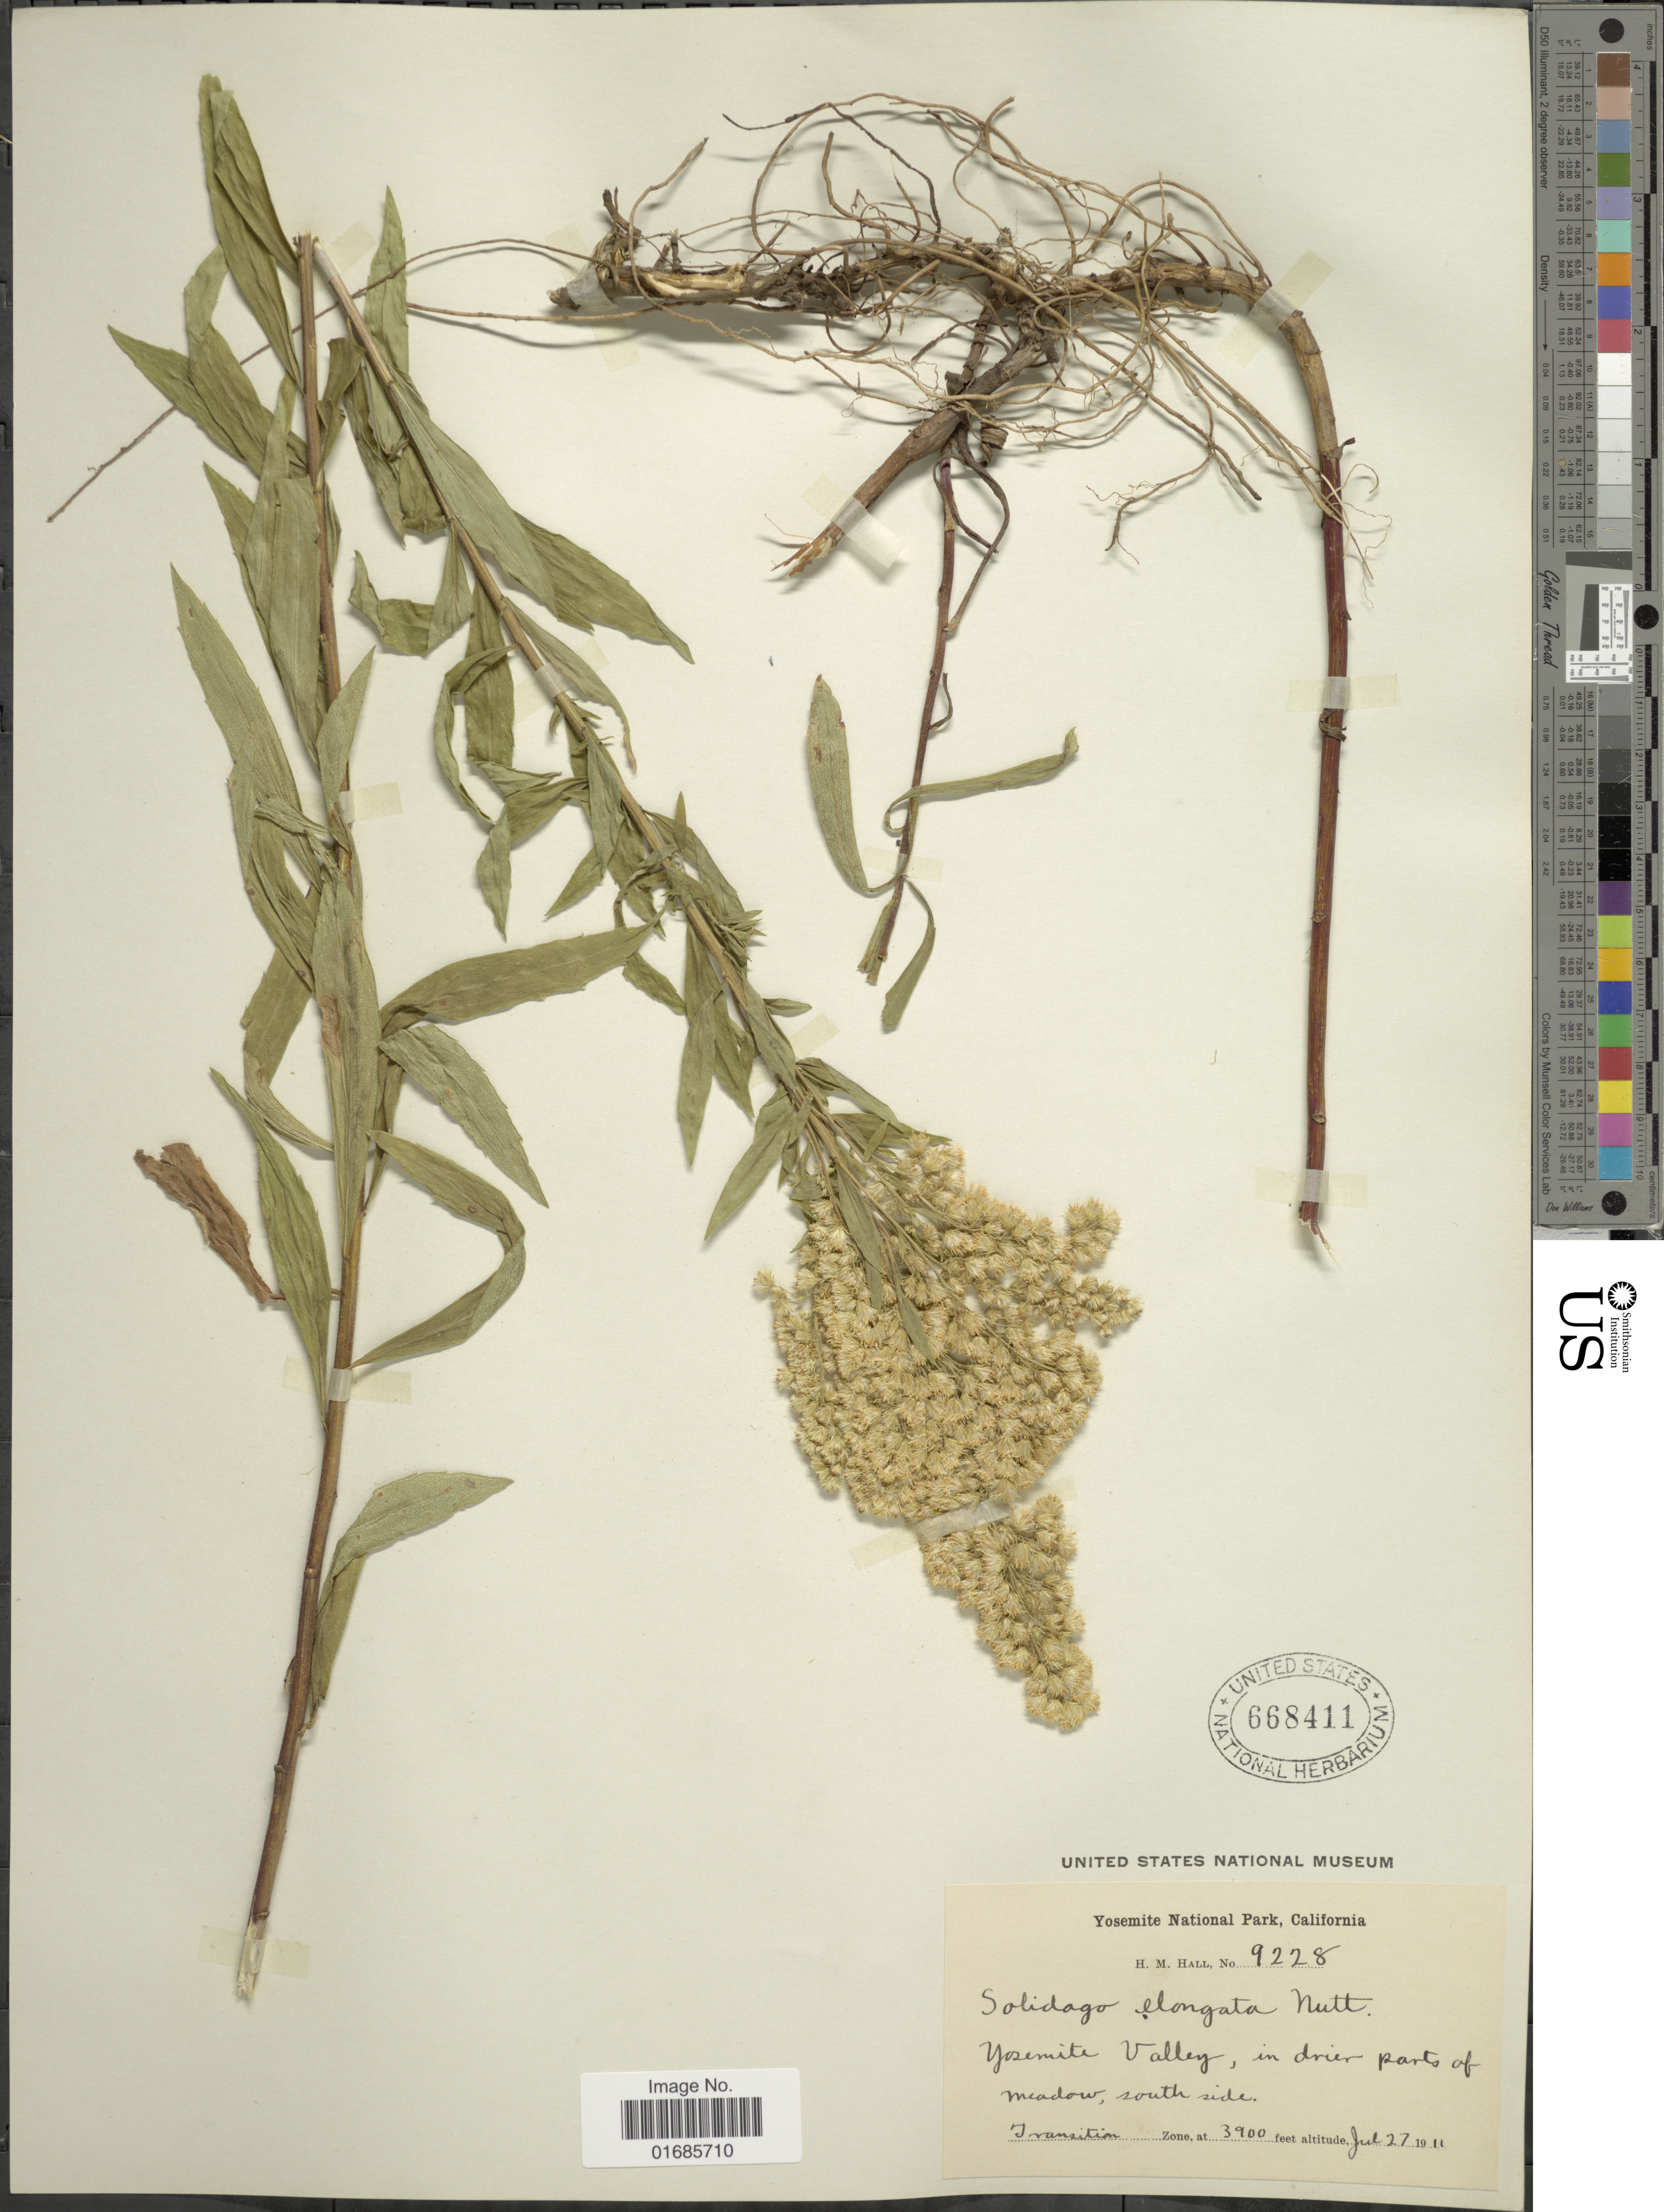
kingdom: Plantae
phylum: Tracheophyta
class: Magnoliopsida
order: Asterales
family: Asteraceae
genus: Solidago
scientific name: Solidago canadensis var. salebrosa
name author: (Piper) M.E. Jones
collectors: H. M. Hall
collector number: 9228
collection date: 1911-07-27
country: United States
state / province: California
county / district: Mariposa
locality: Yosemite National Park, Yosemite Valley, Transition Zone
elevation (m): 1189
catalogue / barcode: US 668411